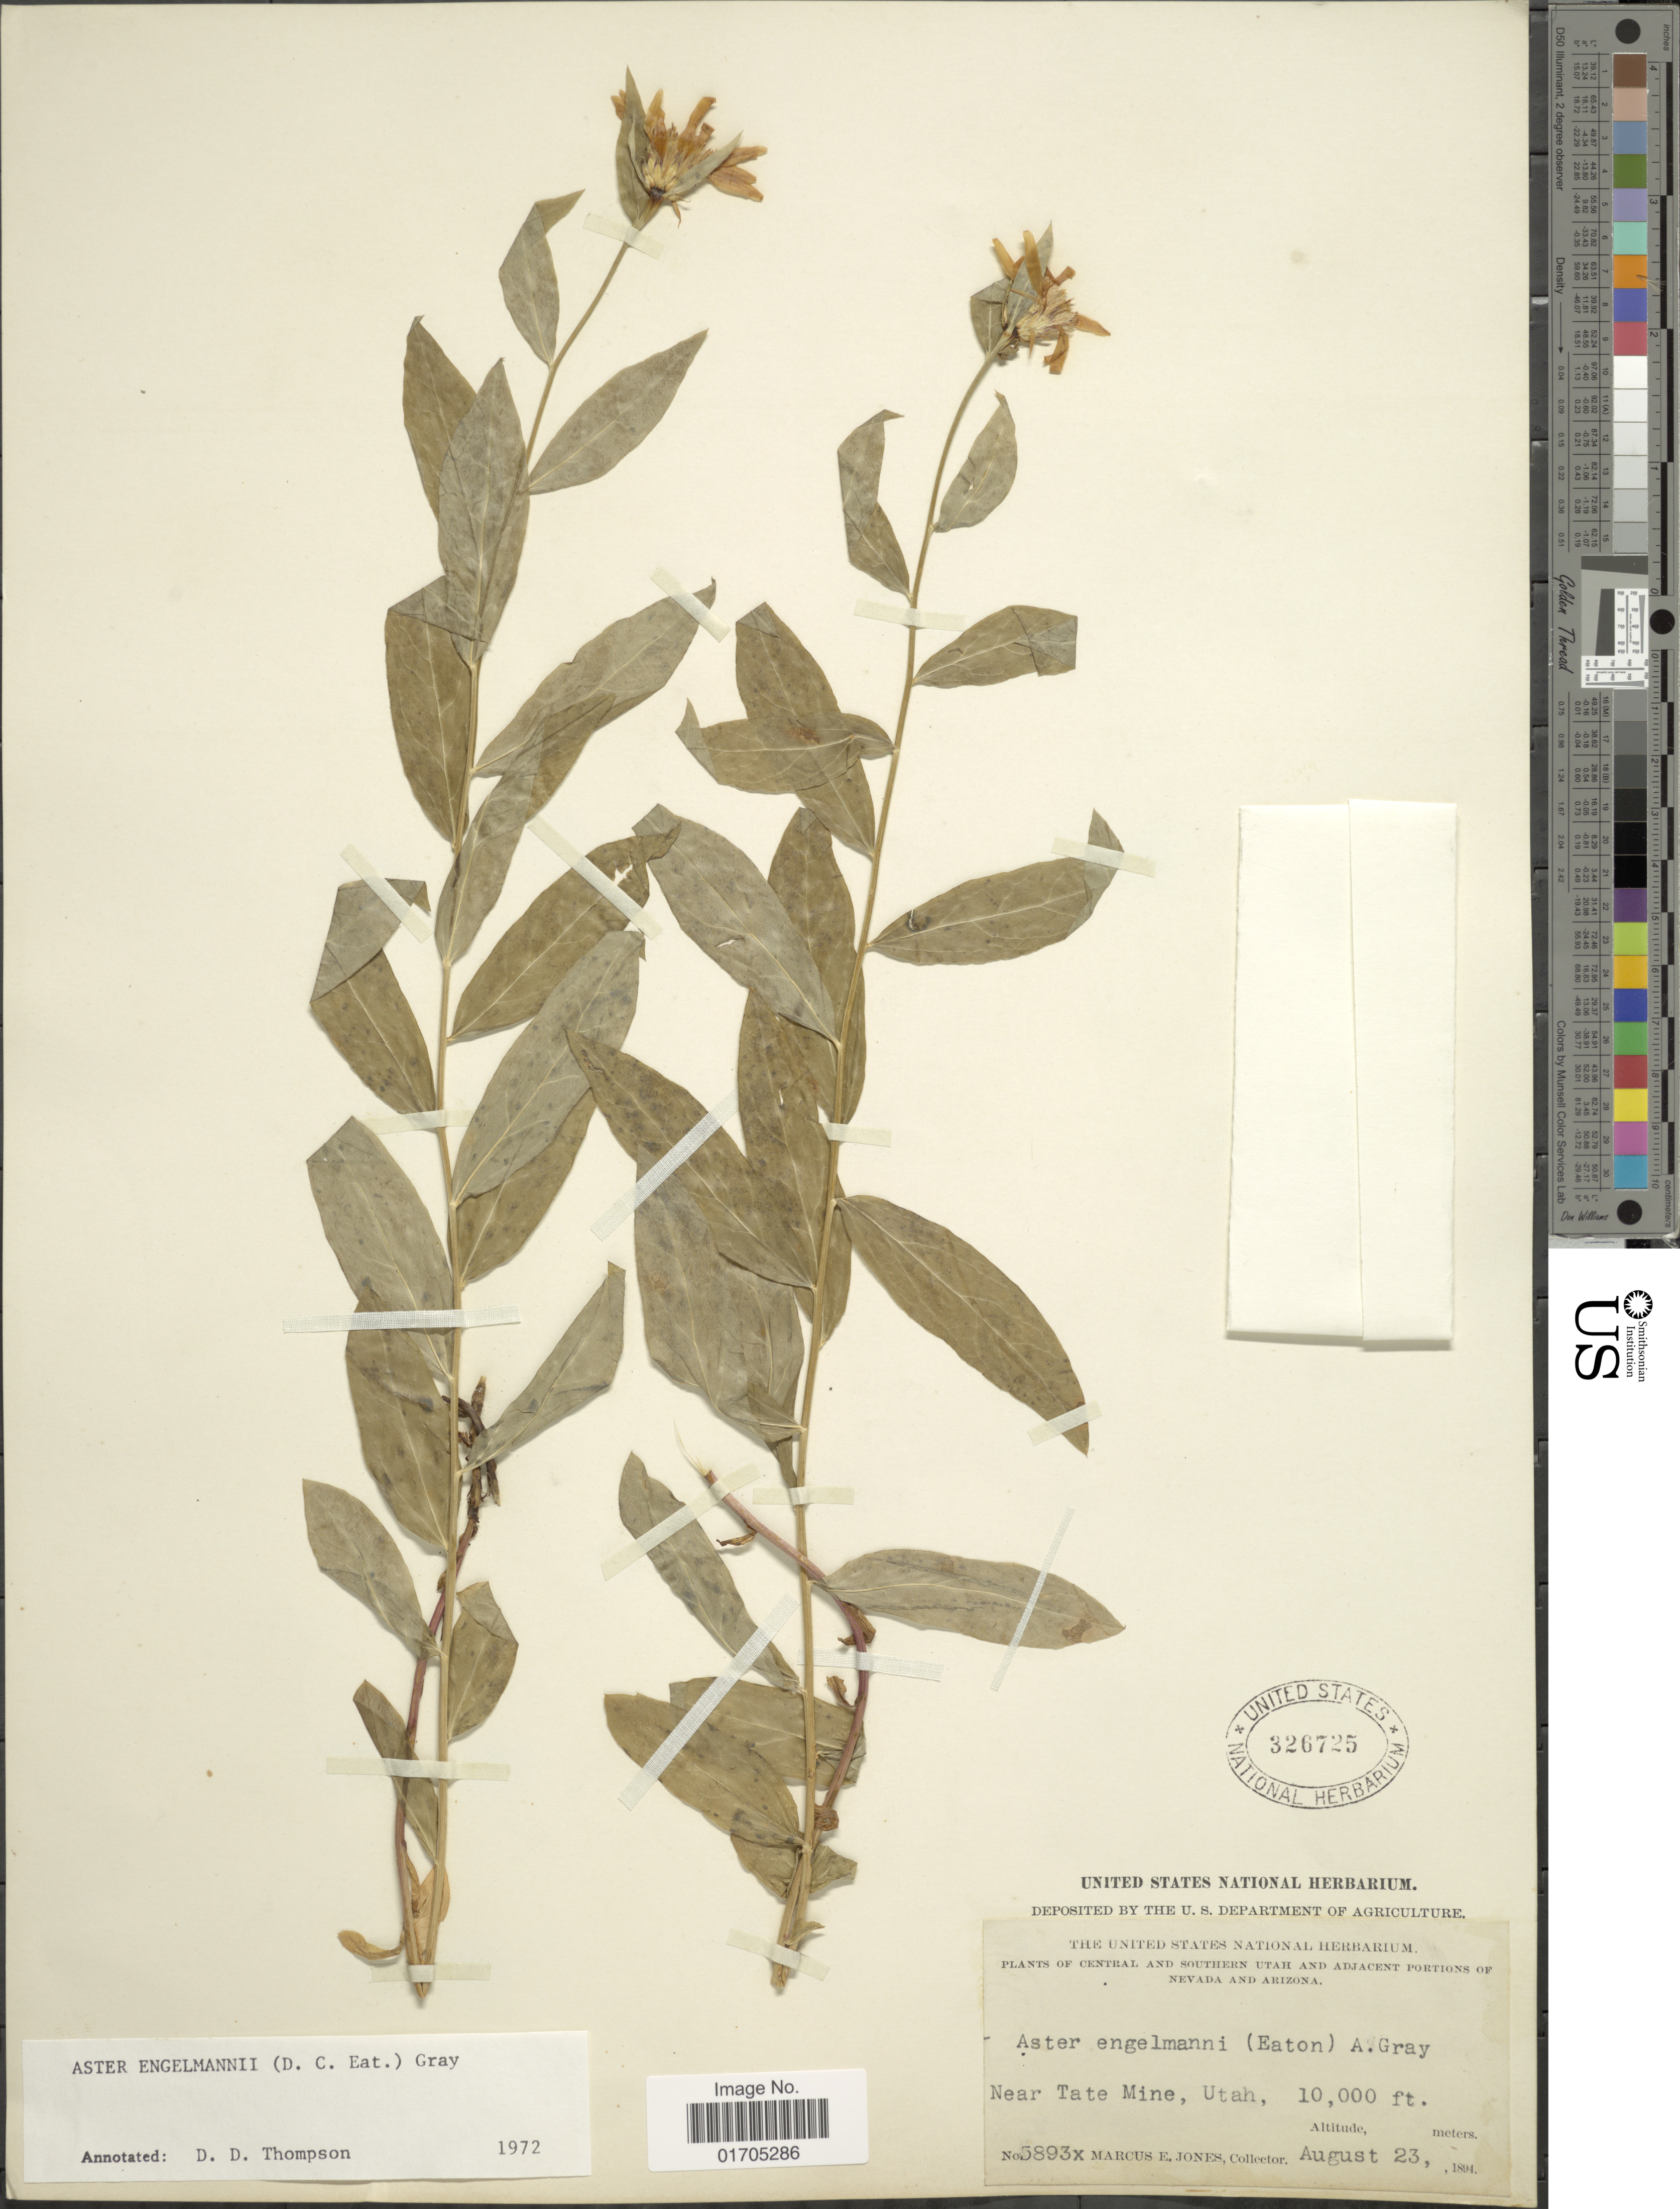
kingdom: Plantae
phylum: Tracheophyta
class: Magnoliopsida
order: Asterales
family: Asteraceae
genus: Eucephalus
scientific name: Eucephalus engelmannii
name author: (D.C. Eaton) Greene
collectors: M. E. Jones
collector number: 5893x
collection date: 1894-08-23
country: United States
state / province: Utah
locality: Central and Southern Utah and Adjacent Portions of Nevada and Arizona, Near Tate Mine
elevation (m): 3048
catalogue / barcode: US 326725